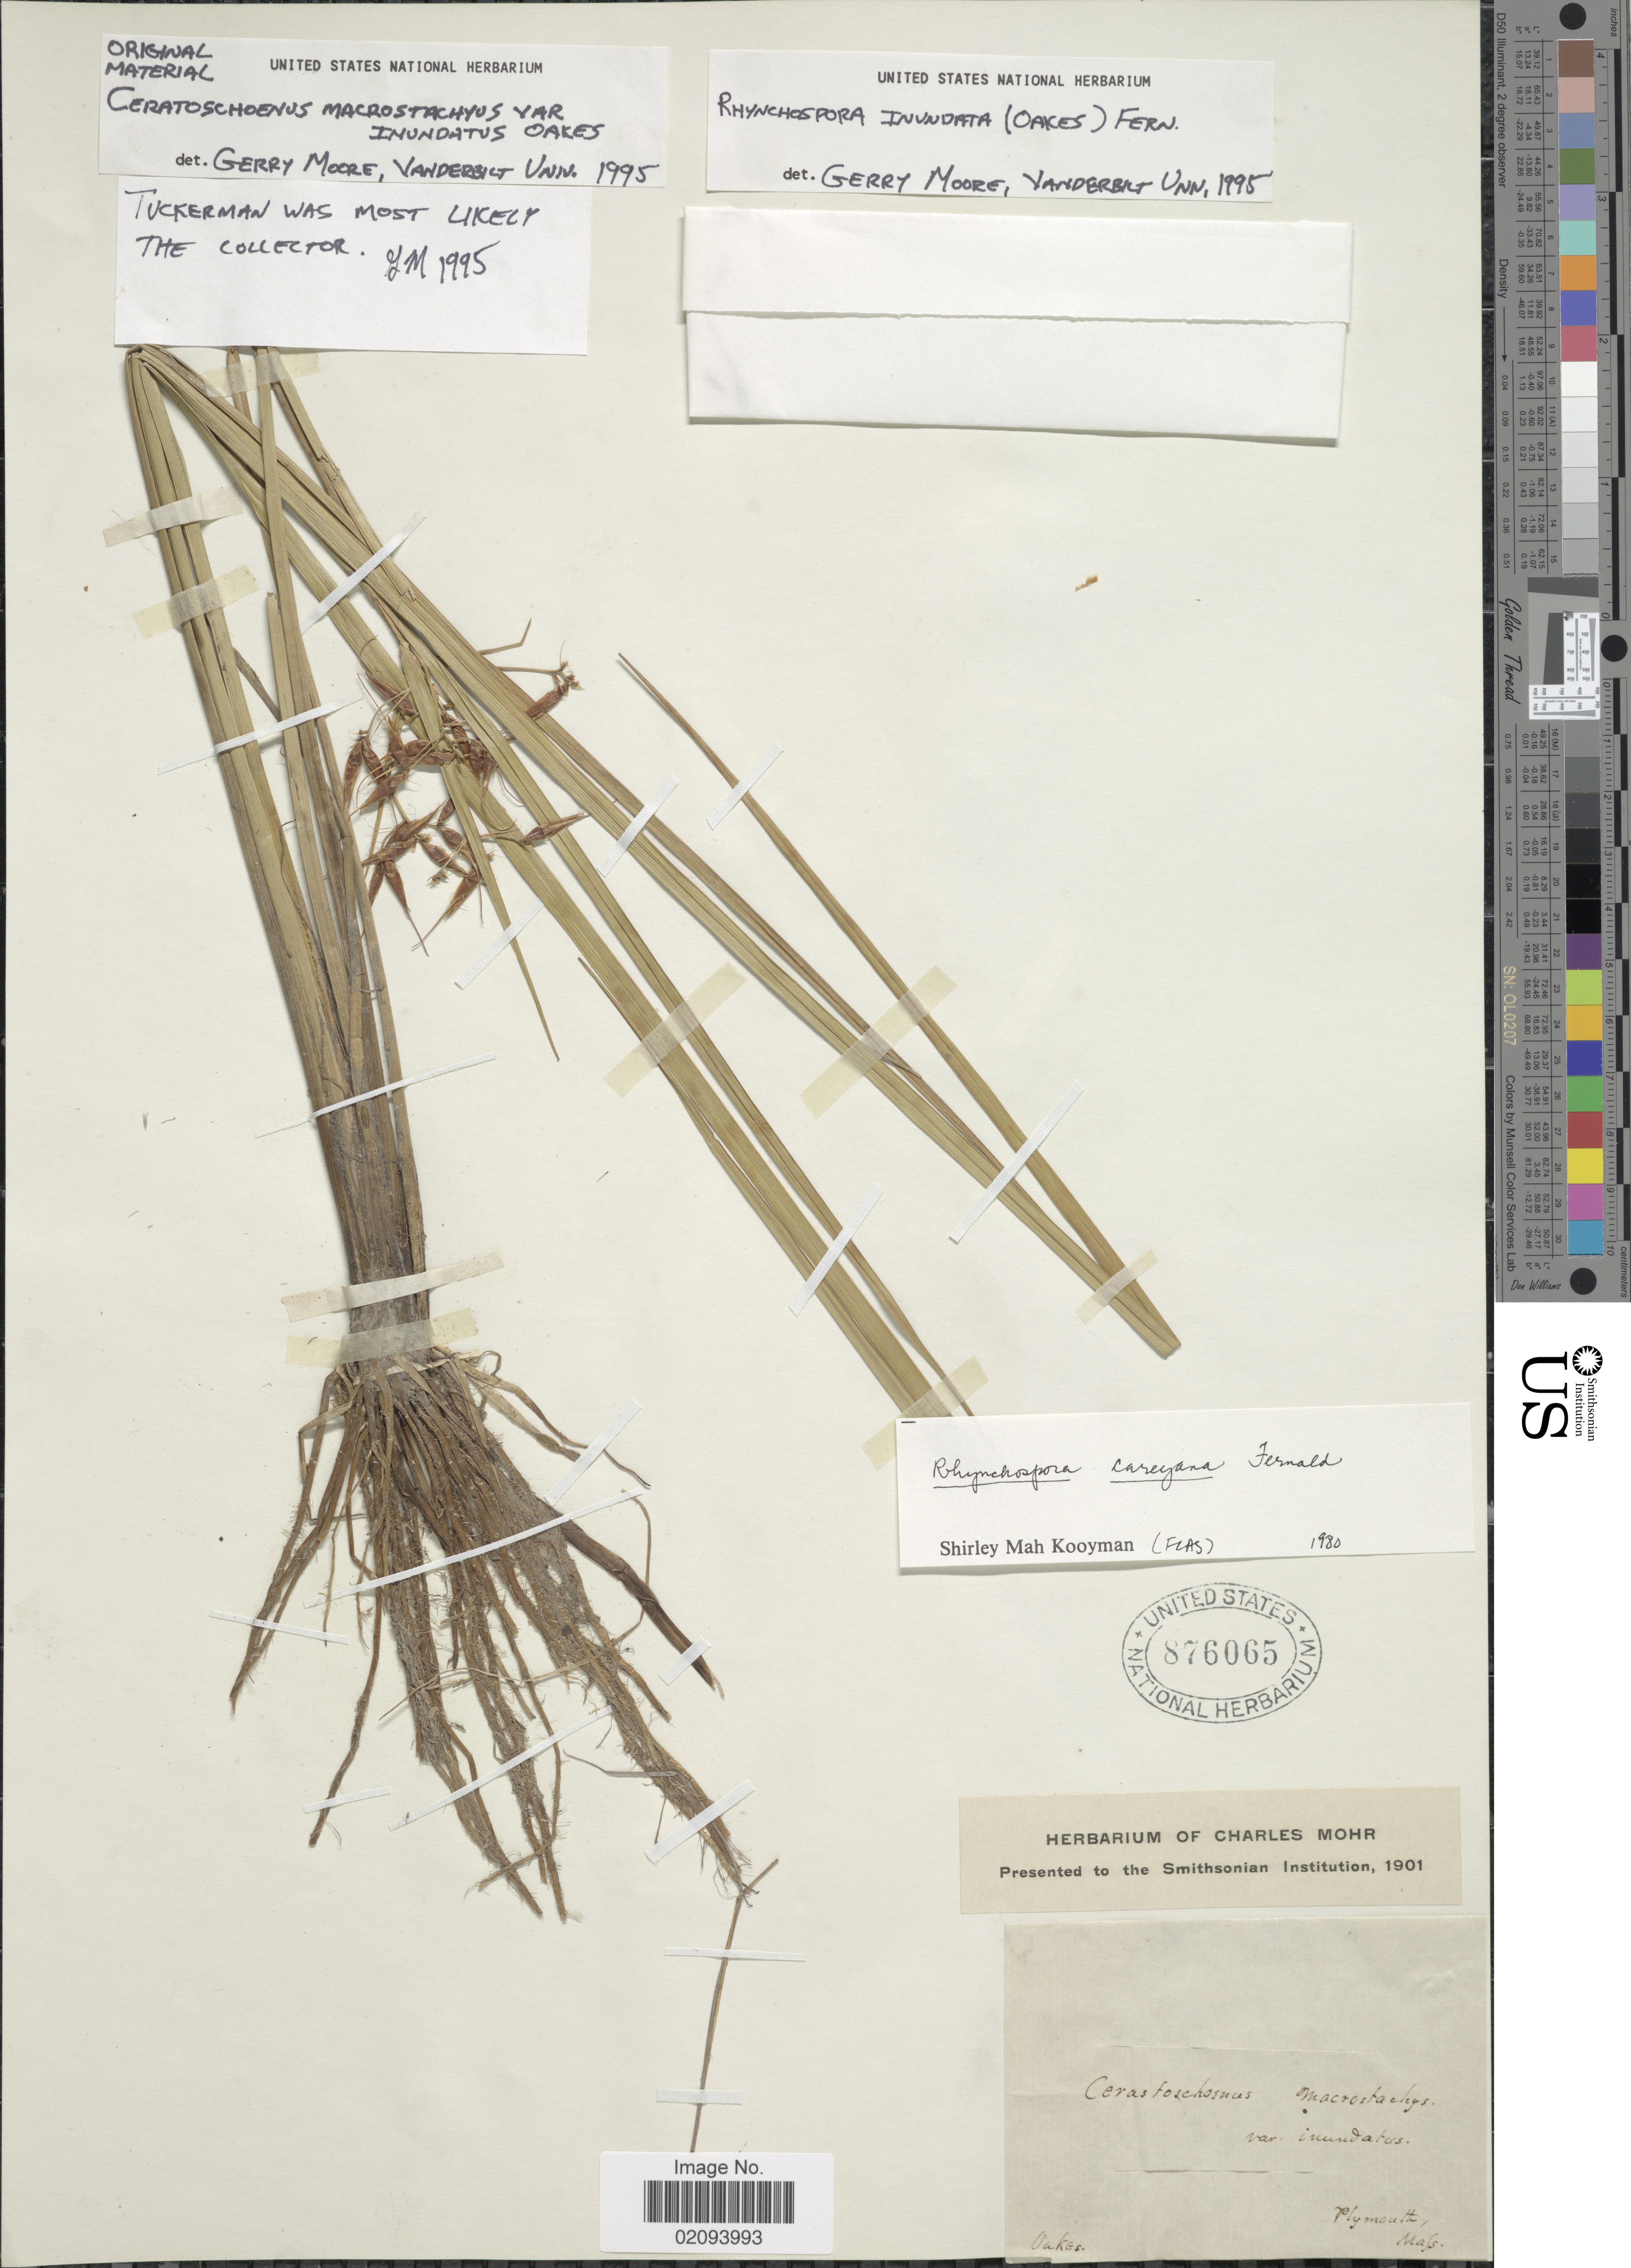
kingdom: Plantae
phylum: Tracheophyta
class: Liliopsida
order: Poales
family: Cyperaceae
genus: Rhynchospora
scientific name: Rhynchospora inundata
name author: (Oakes) Fernald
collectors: -. Oakes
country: United States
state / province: Massachusetts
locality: Plymouth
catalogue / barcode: US 876065